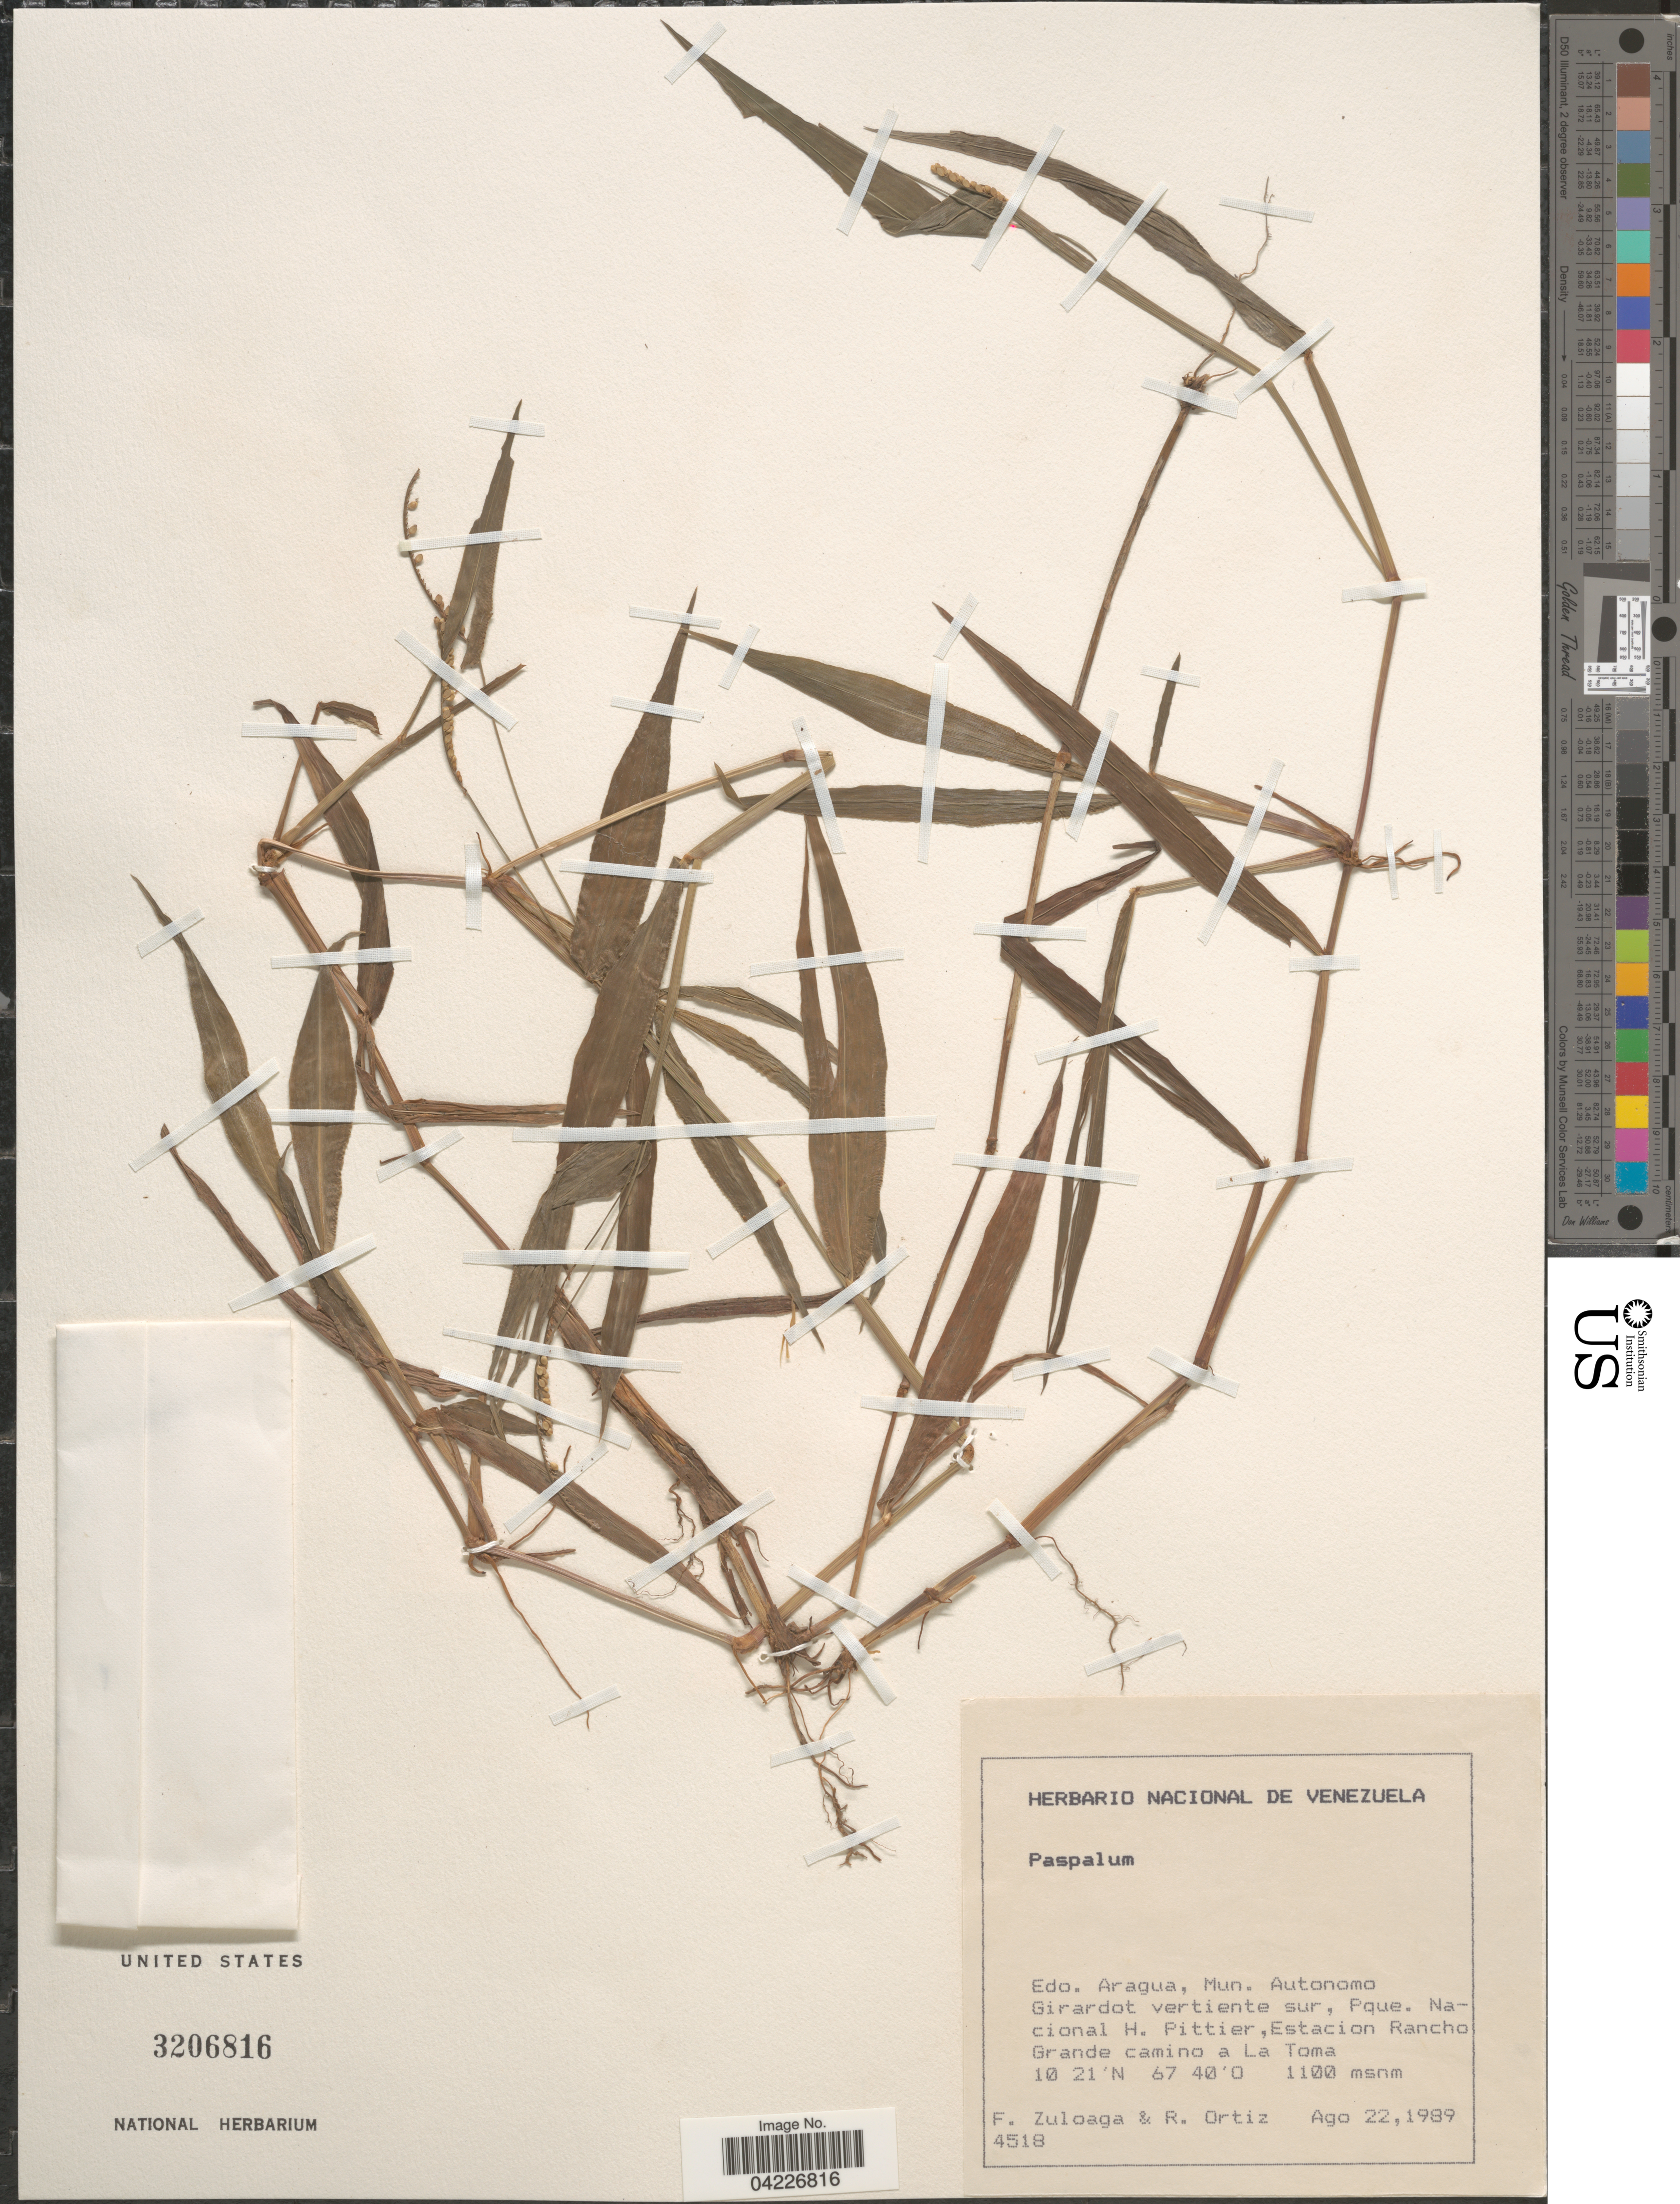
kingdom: Plantae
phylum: Tracheophyta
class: Liliopsida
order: Poales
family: Poaceae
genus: Paspalum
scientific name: Paspalum sp.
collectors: F. Zuloaga & R. Ortiz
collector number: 4518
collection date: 1989-08-22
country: Venezuela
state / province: Aragua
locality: Mun. Autonomo Girardot vertiente sur, Pque. Nacional H. Pittier, Estacion Rancho Grande camino a La Toma.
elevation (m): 1100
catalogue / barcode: US 3206816